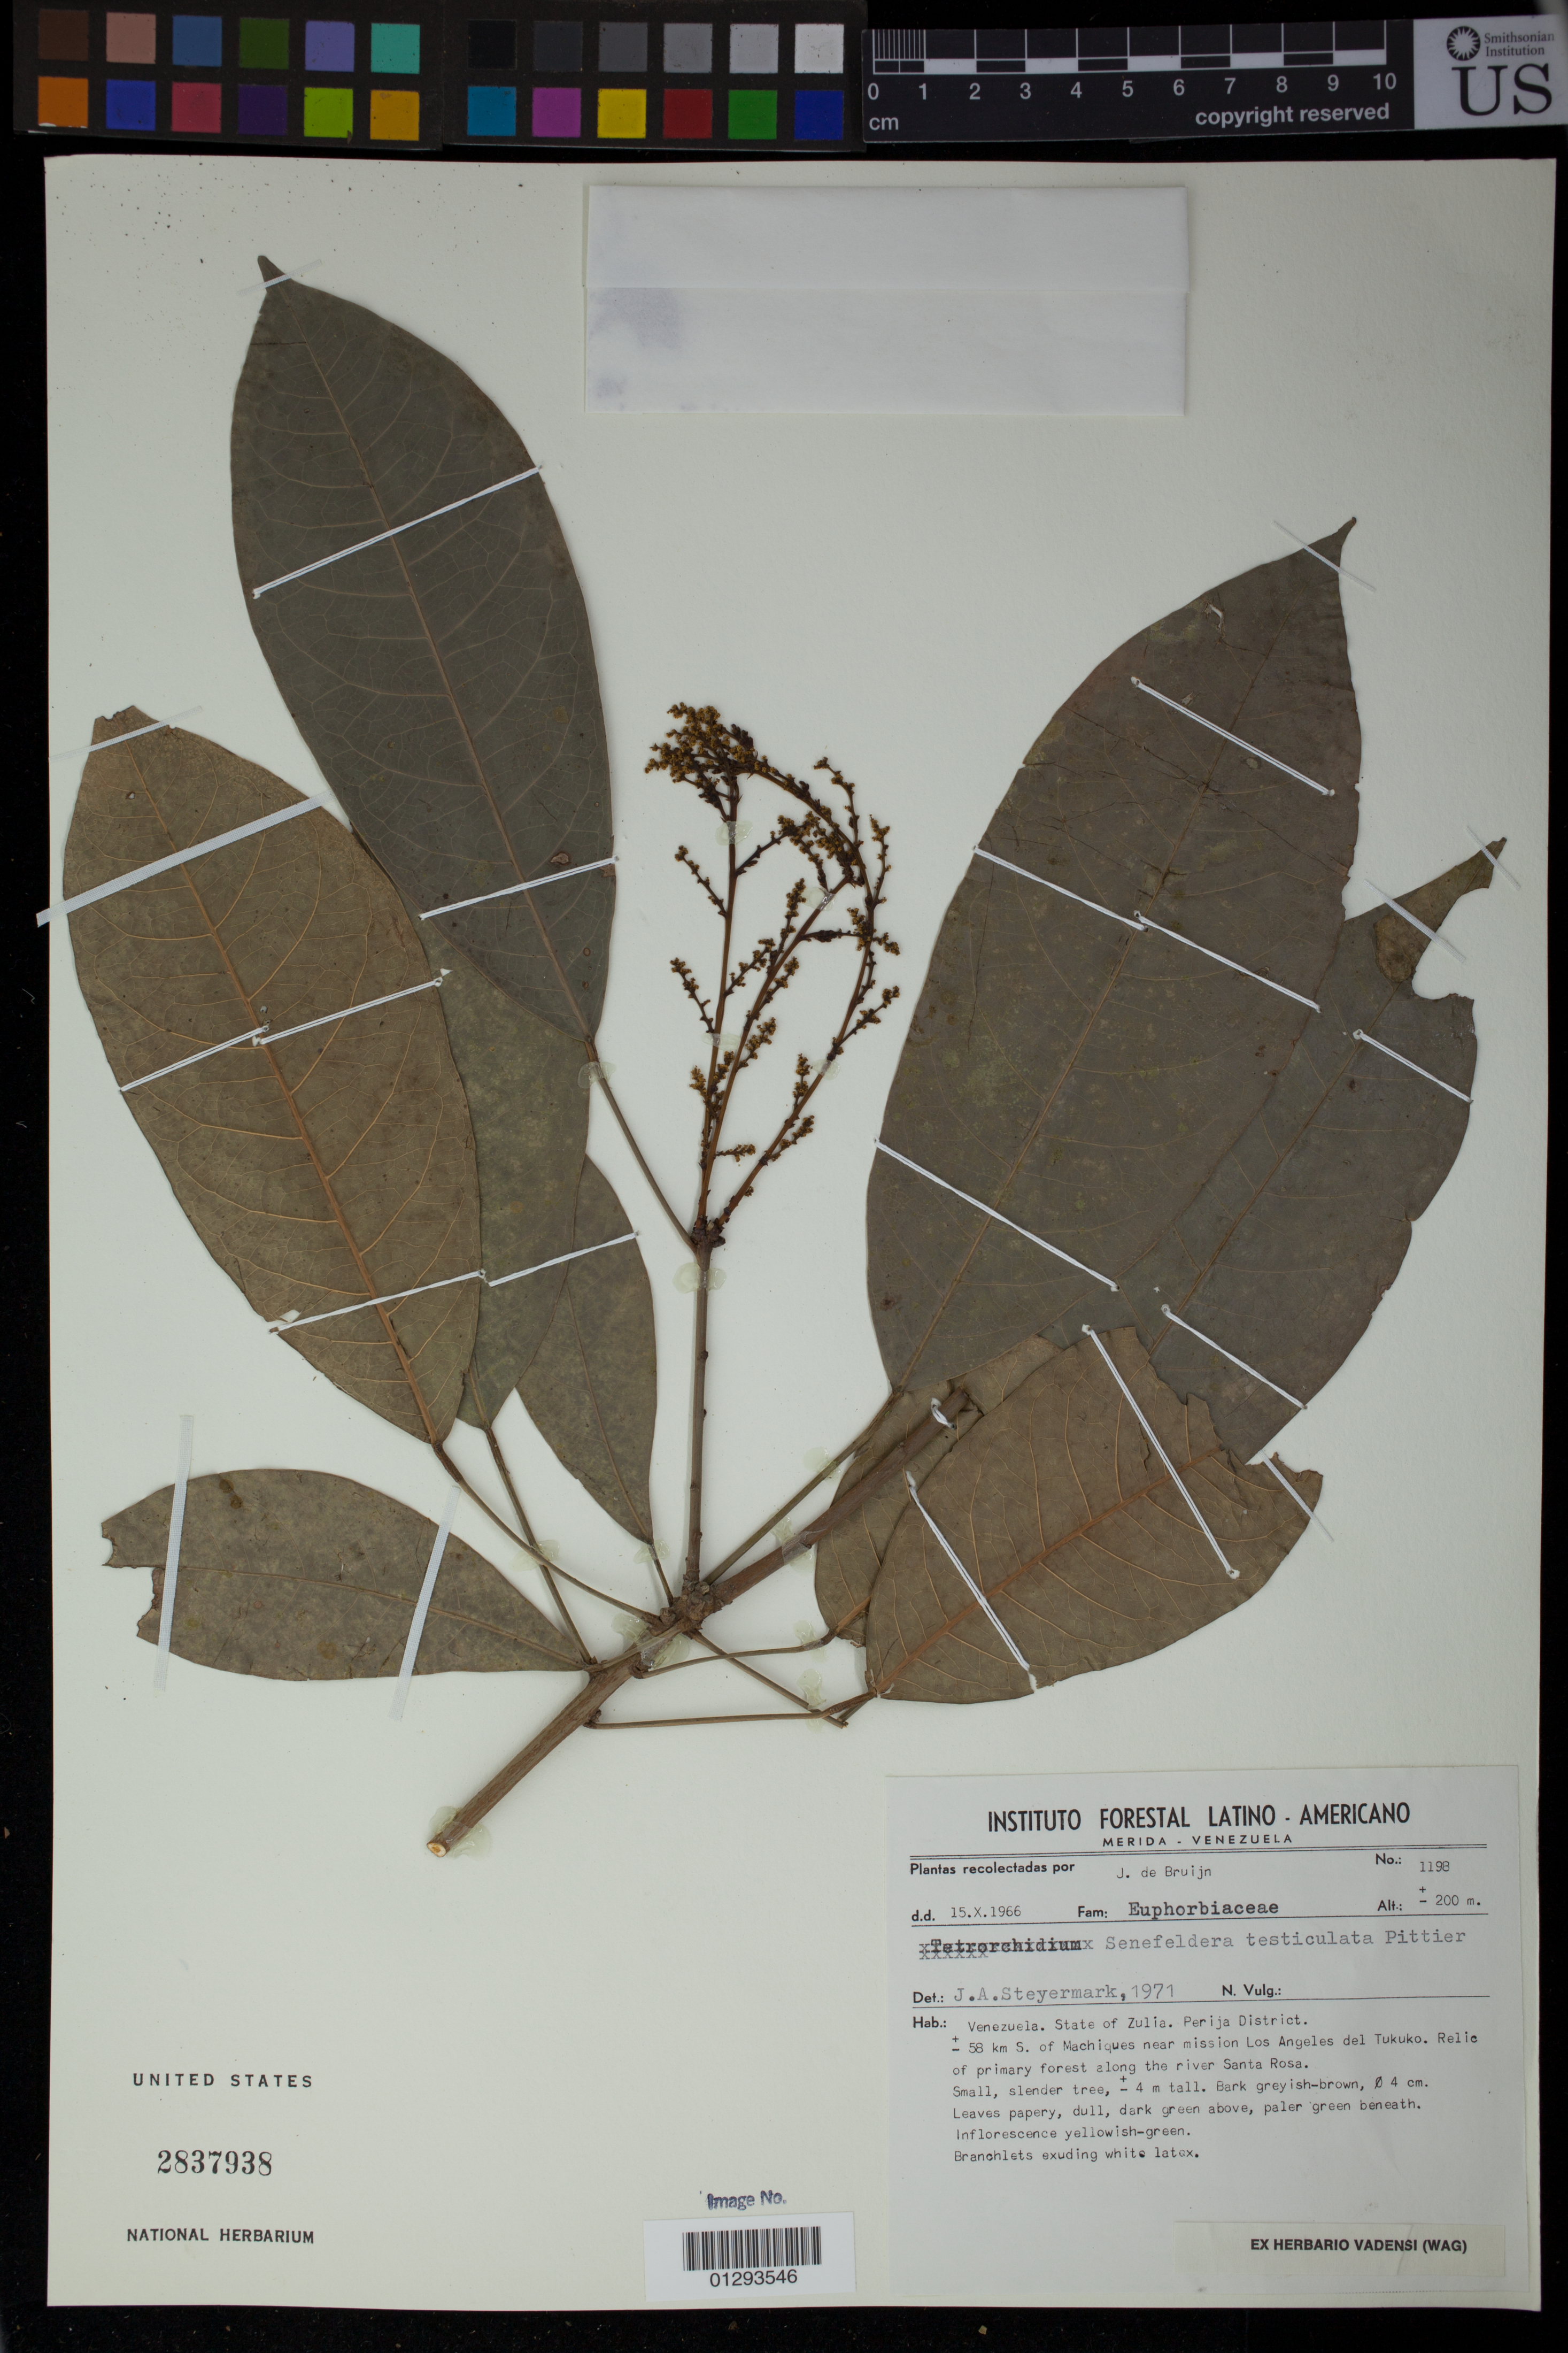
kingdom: Plantae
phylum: Tracheophyta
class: Magnoliopsida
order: Malpighiales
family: Euphorbiaceae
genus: Senefeldera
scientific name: Senefeldera testiculata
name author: Pittier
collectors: J. Bruijn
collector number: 1198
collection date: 1966-10-15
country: Venezuela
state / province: Zulia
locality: Perija district. 58 km S. of Machiques near mission Los Angeles del Tukuko. Relic of primary forest along the river Santa Rosa.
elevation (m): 200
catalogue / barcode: US 2837938